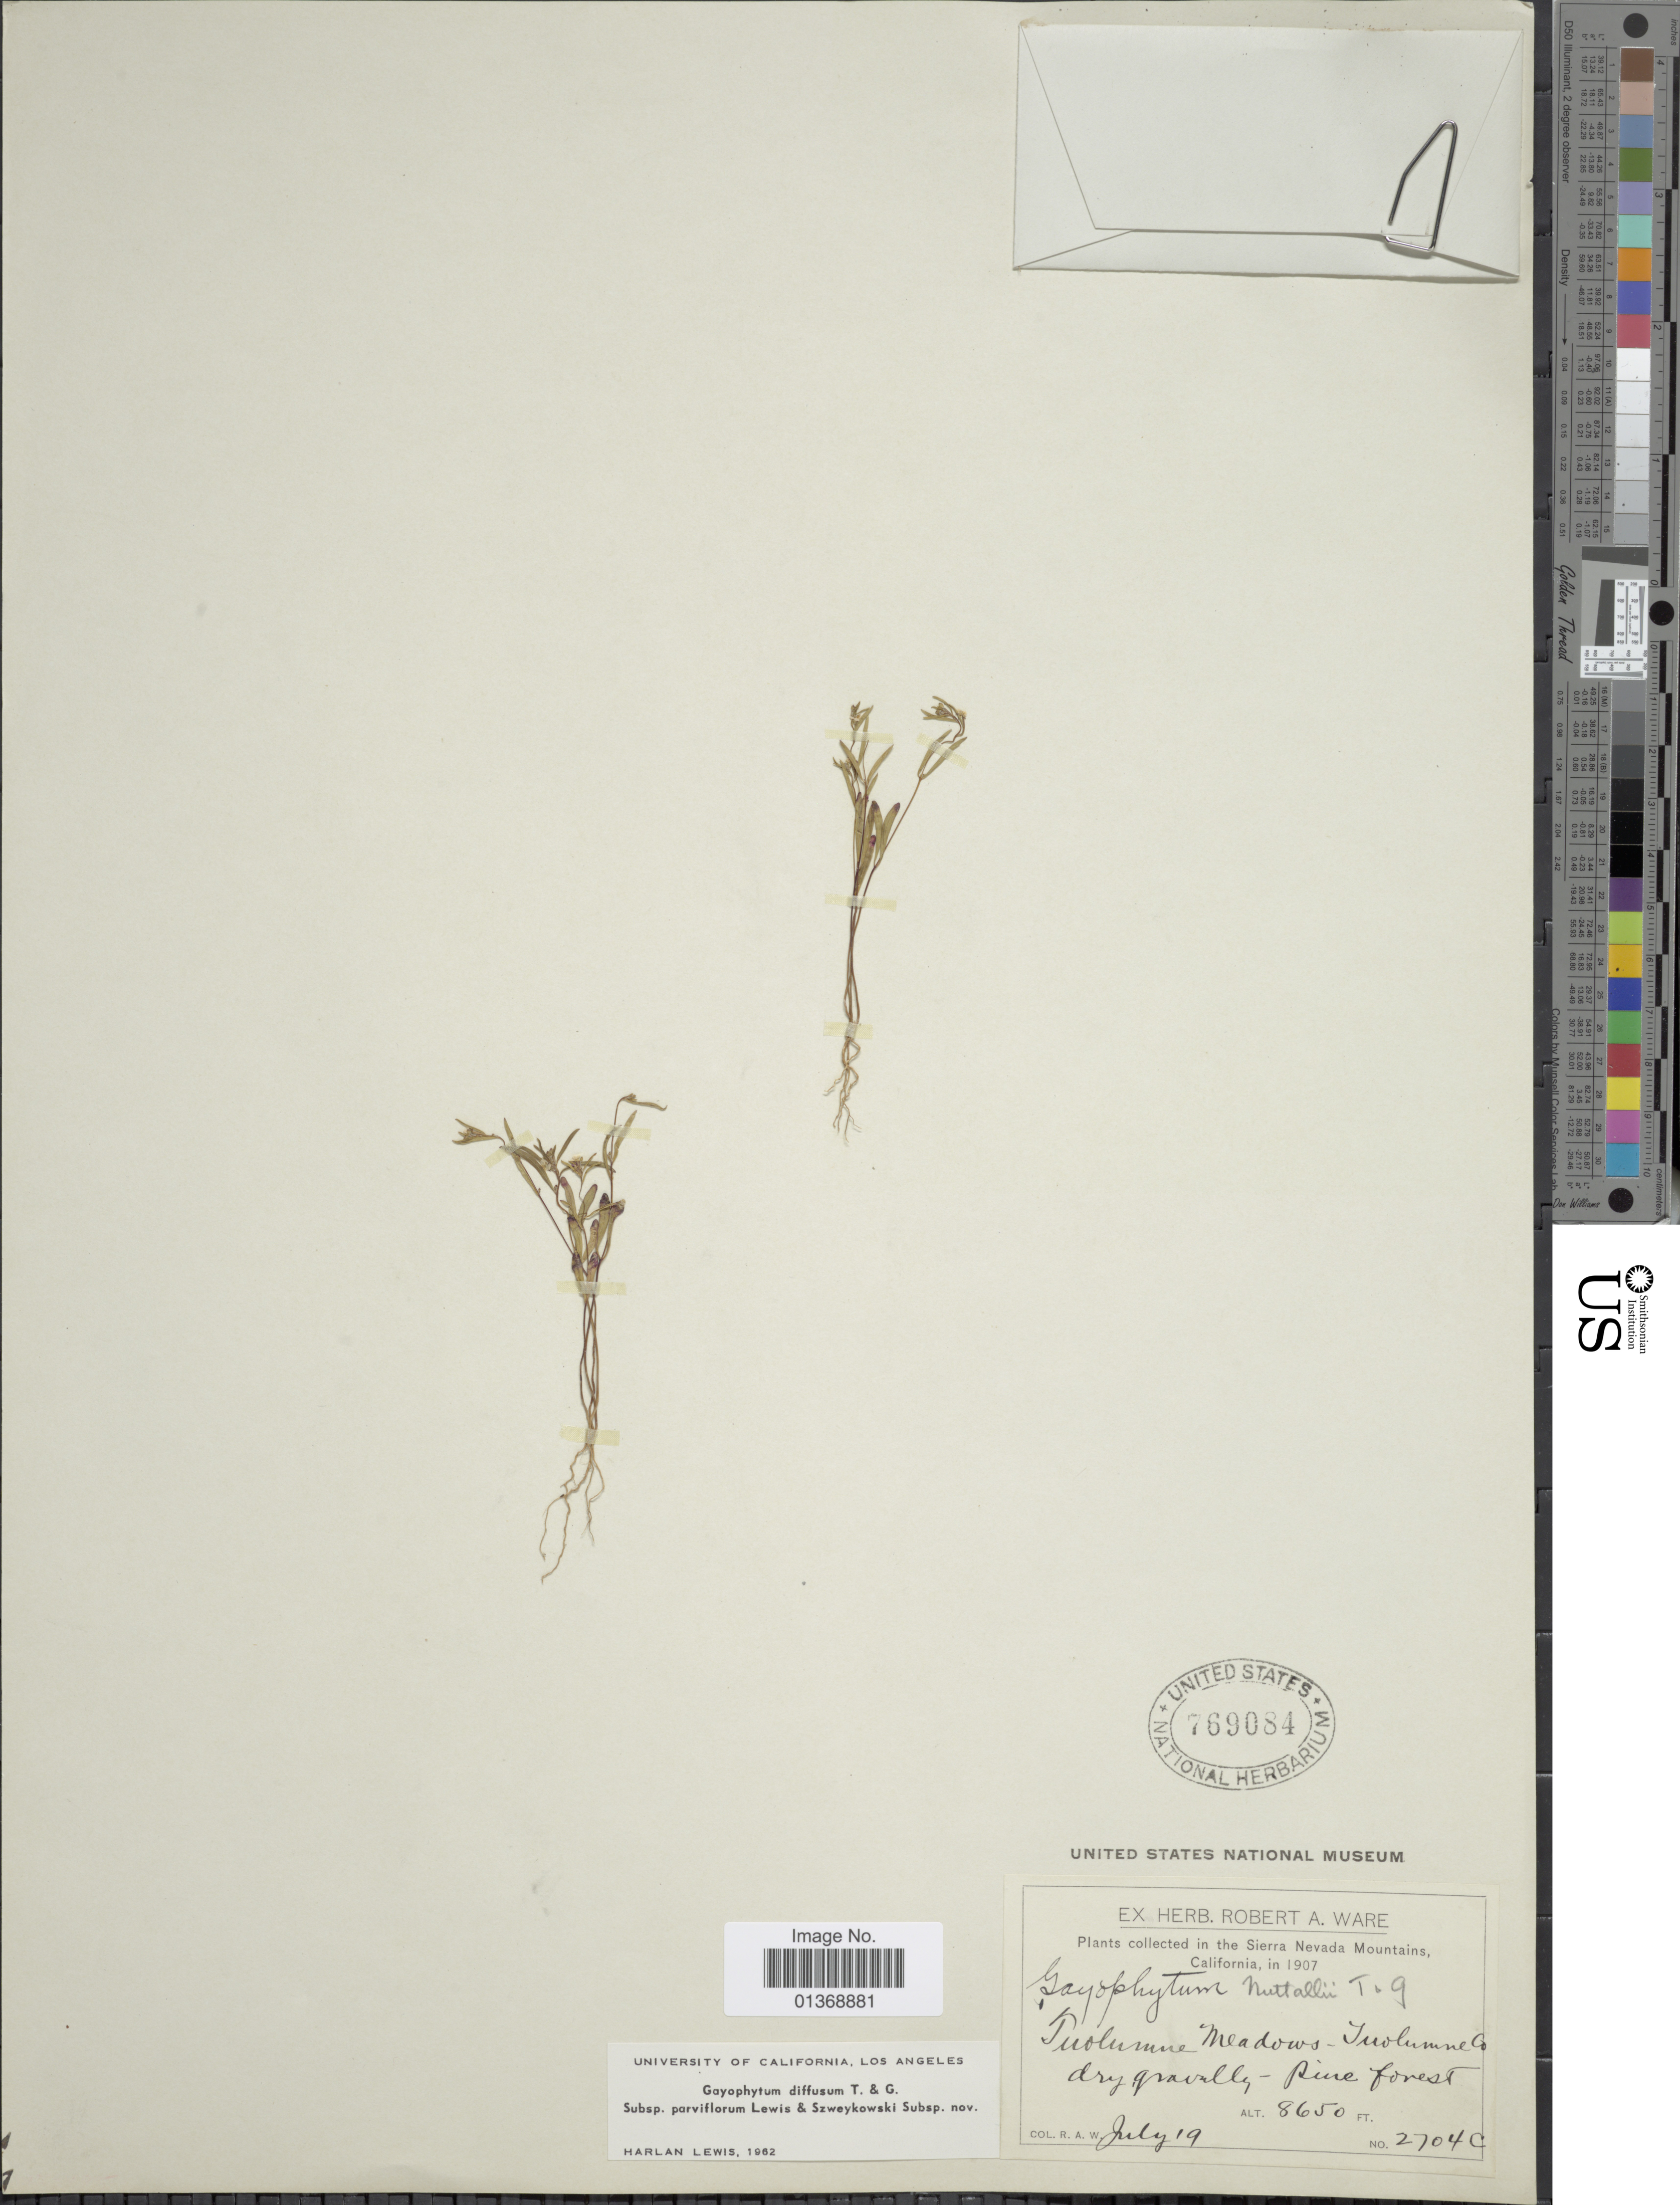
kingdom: Plantae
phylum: Tracheophyta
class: Magnoliopsida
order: Myrtales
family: Onagraceae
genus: Gayophytum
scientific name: Gayophytum diffusum subsp. parviflorum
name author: F. H. Lewis & Szweyk.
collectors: R. Ware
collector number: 2704C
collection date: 1907-07-19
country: United States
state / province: California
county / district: Tuolumne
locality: Sierra Nevada Mountains, Tuolumne Meadows - Tuolumne Co, dry gravelly - pine forest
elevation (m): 2637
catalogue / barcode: US 769084